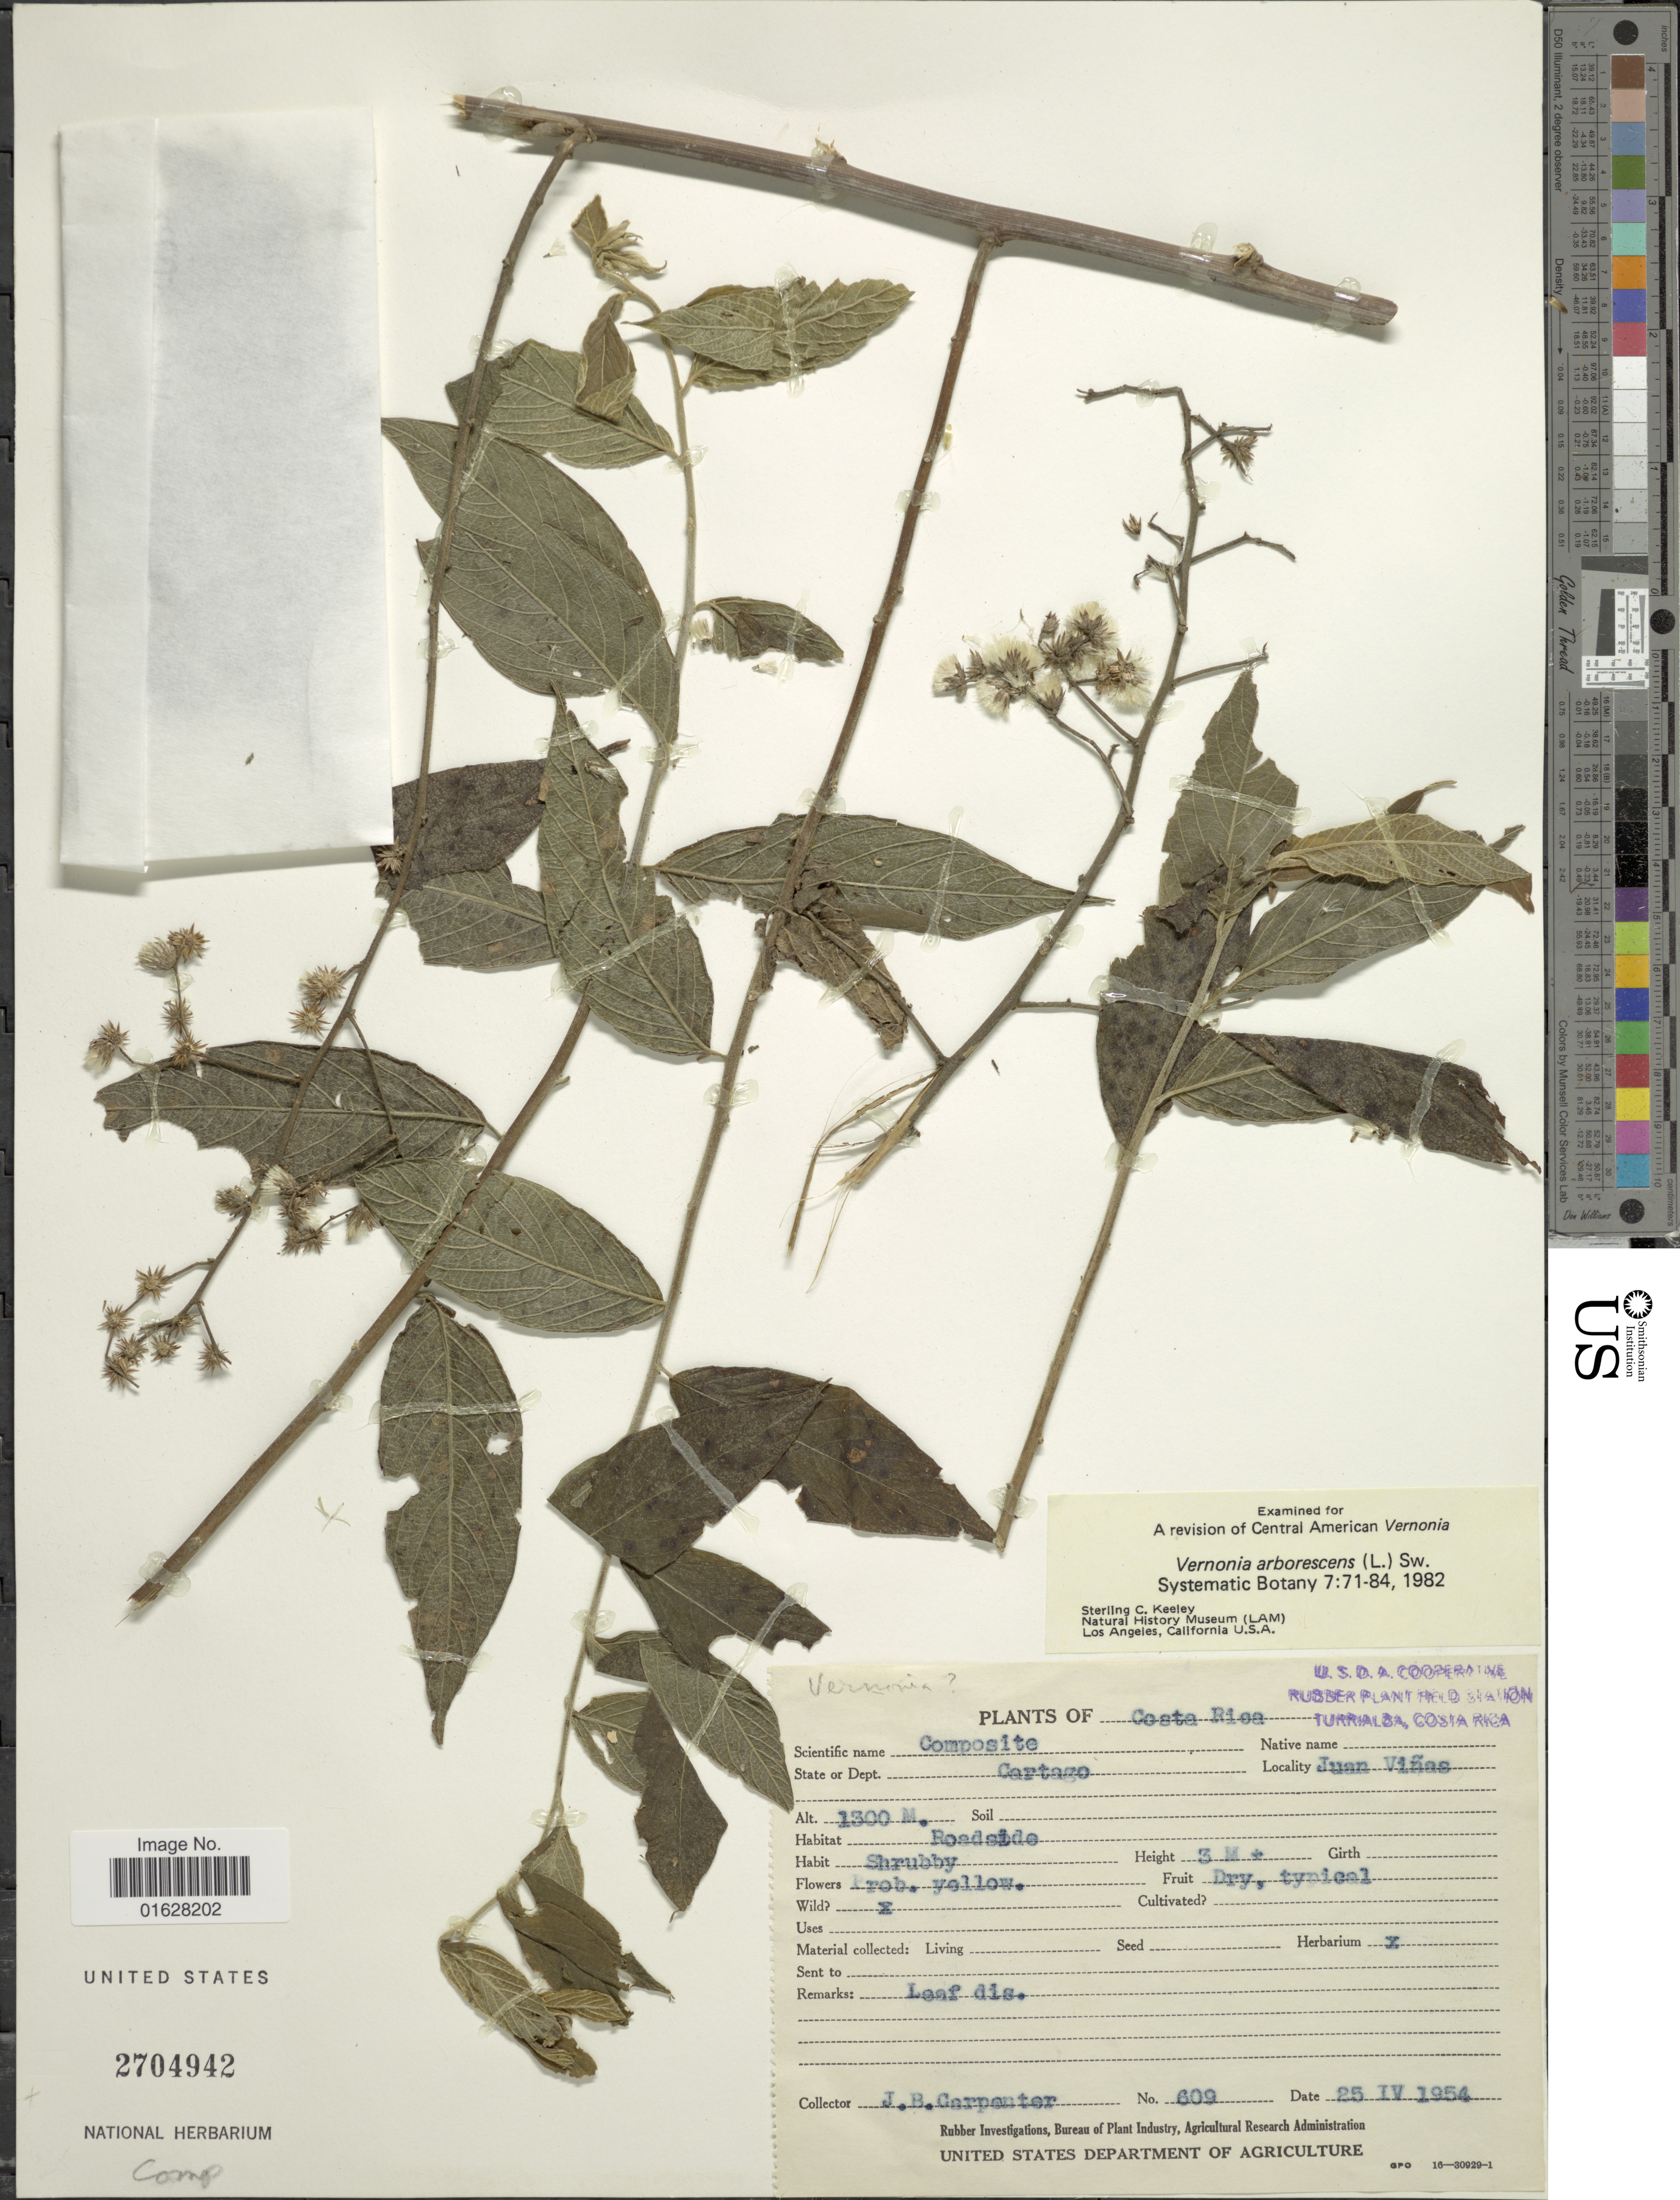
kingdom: Plantae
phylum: Tracheophyta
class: Magnoliopsida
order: Asterales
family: Asteraceae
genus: Lepidaploa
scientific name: Lepidaploa canescens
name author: (Kunth) H. Rob.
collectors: J. Carpenter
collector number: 609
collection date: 1954-04-25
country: Costa Rica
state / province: Cartago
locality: Dept. Cartago, Juan Vinas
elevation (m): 1300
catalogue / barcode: US 2704942